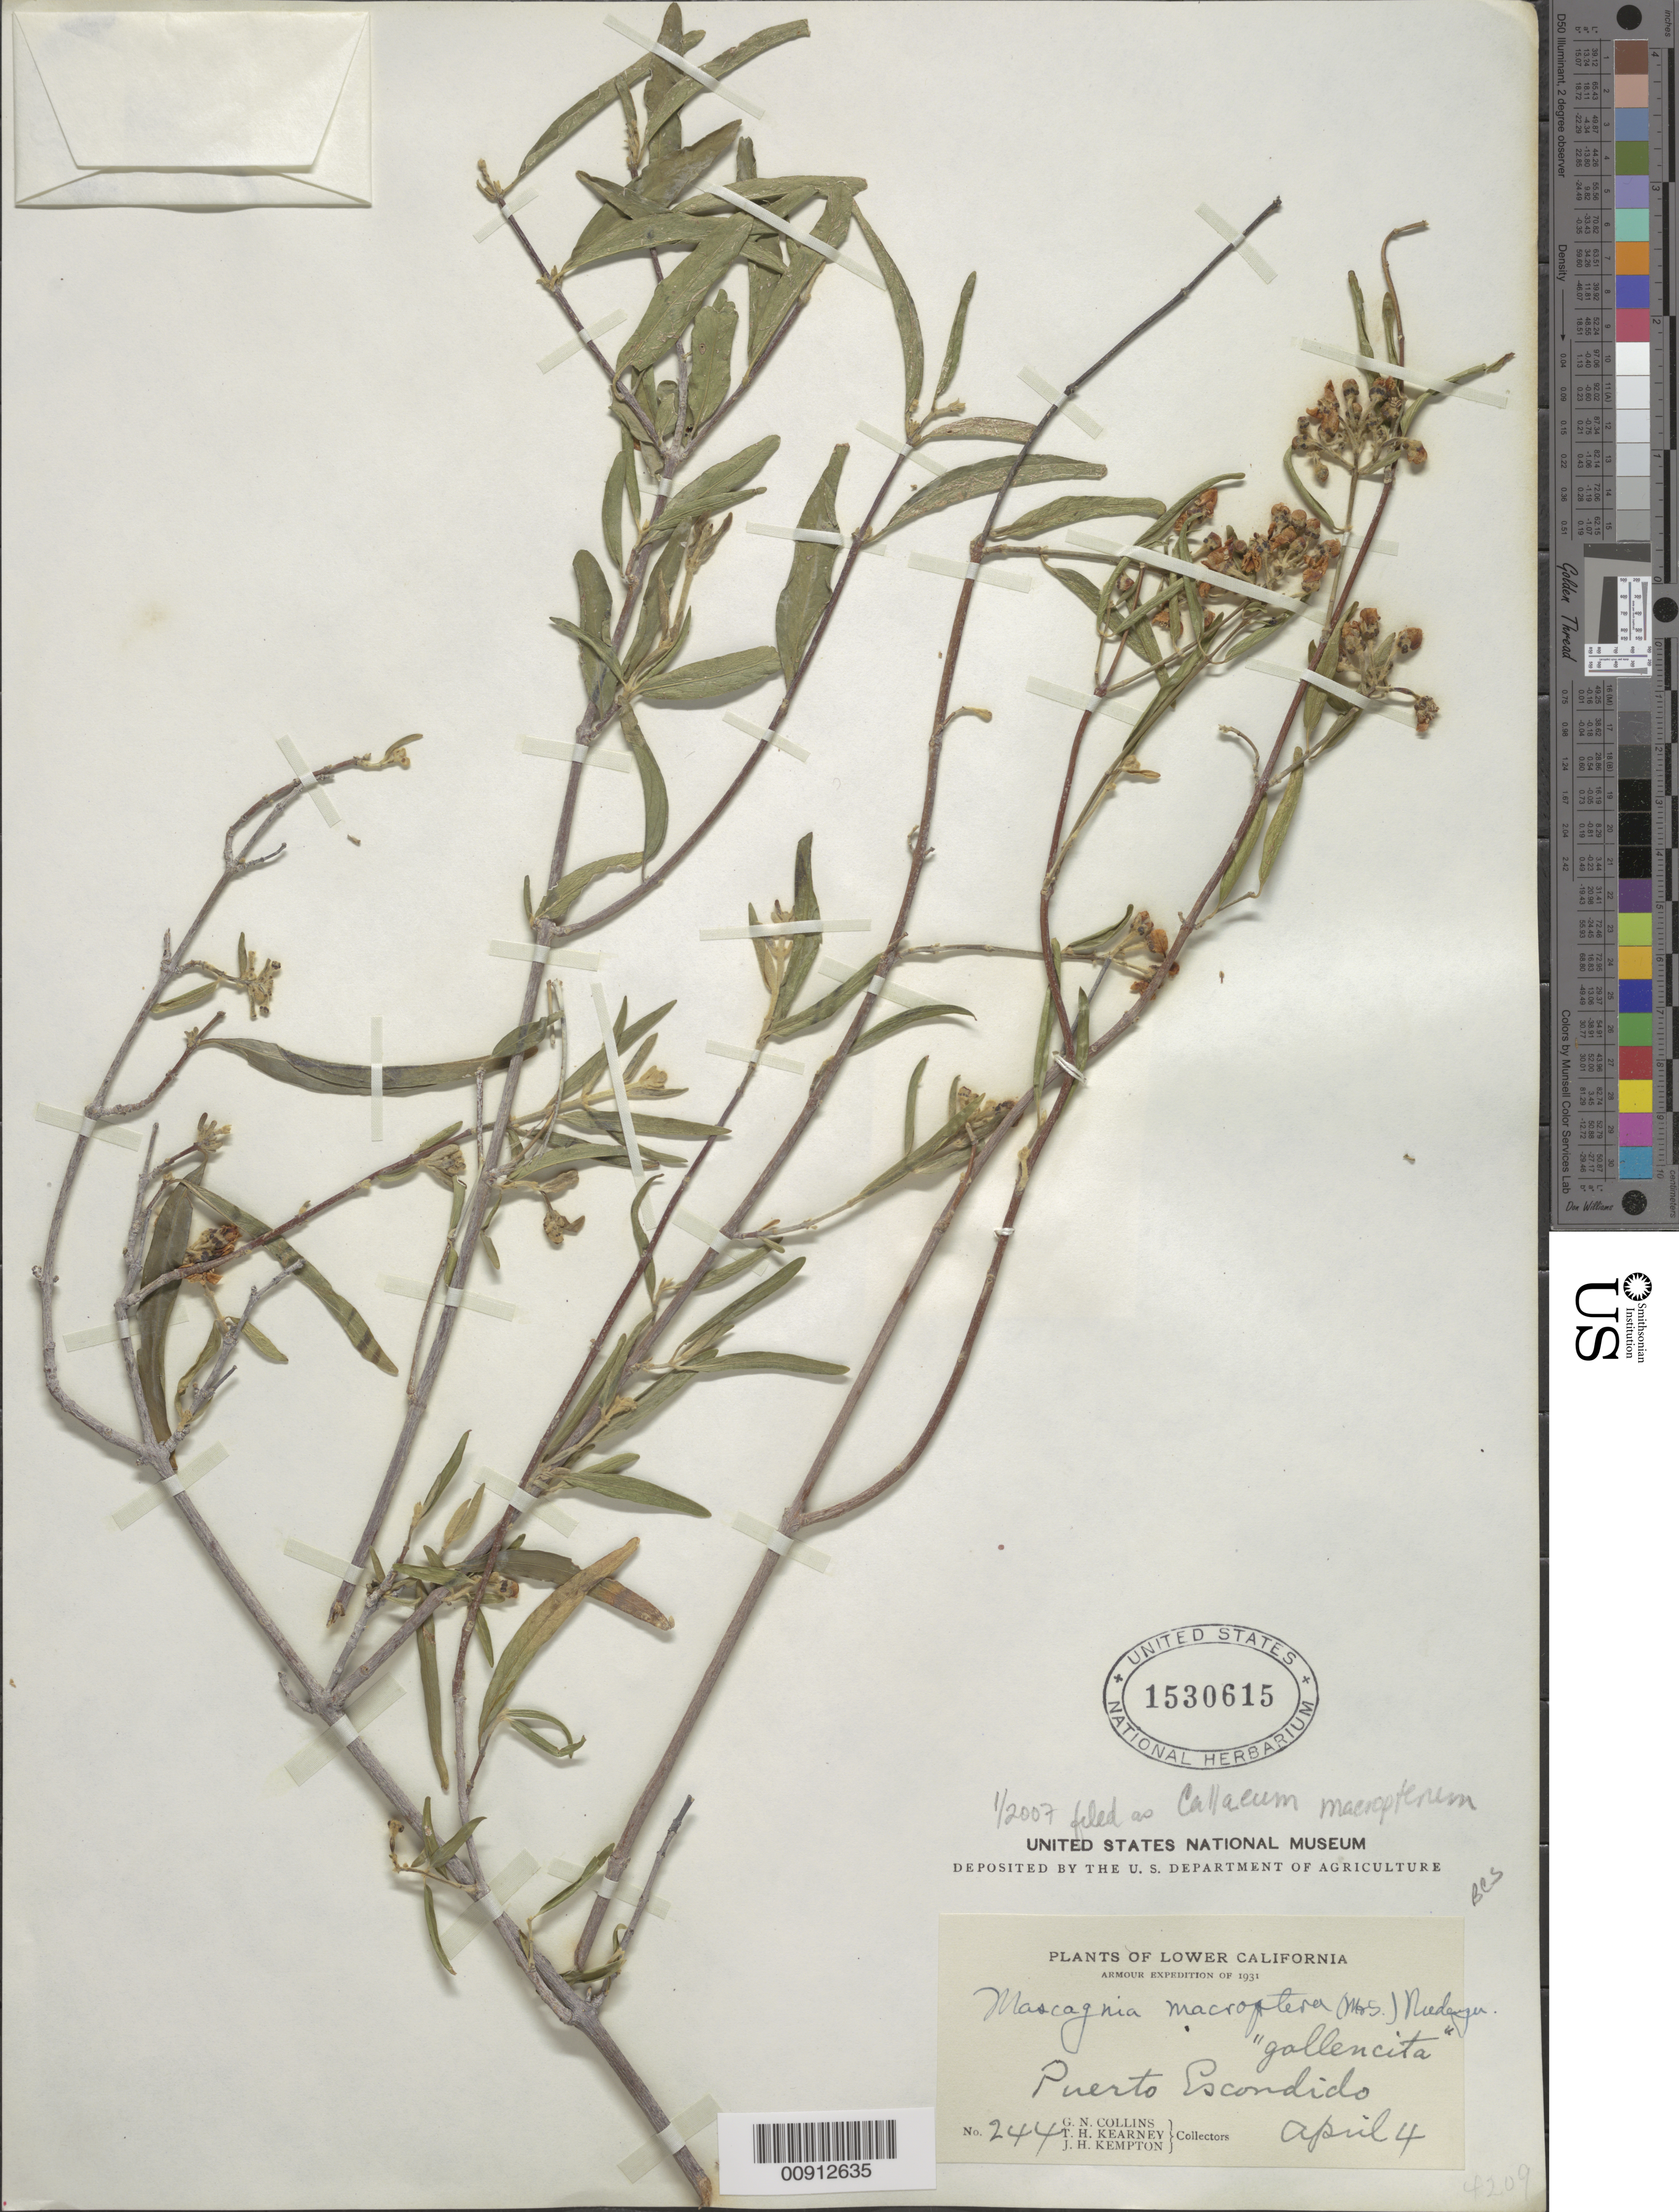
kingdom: Plantae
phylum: Tracheophyta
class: Magnoliopsida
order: Malpighiales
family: Malpighiaceae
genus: Callaeum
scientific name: Callaeum macropterum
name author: (Moc. & Sessé ex DC.) D.M. Johnson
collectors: G. N. Collins, T. H. Kearney & J. H. Kempton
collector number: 244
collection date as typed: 04 Apr 1931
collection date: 1931-04-04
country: Mexico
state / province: Baja California Sur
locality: Puerto Escondido. Lower California.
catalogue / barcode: US 1530615